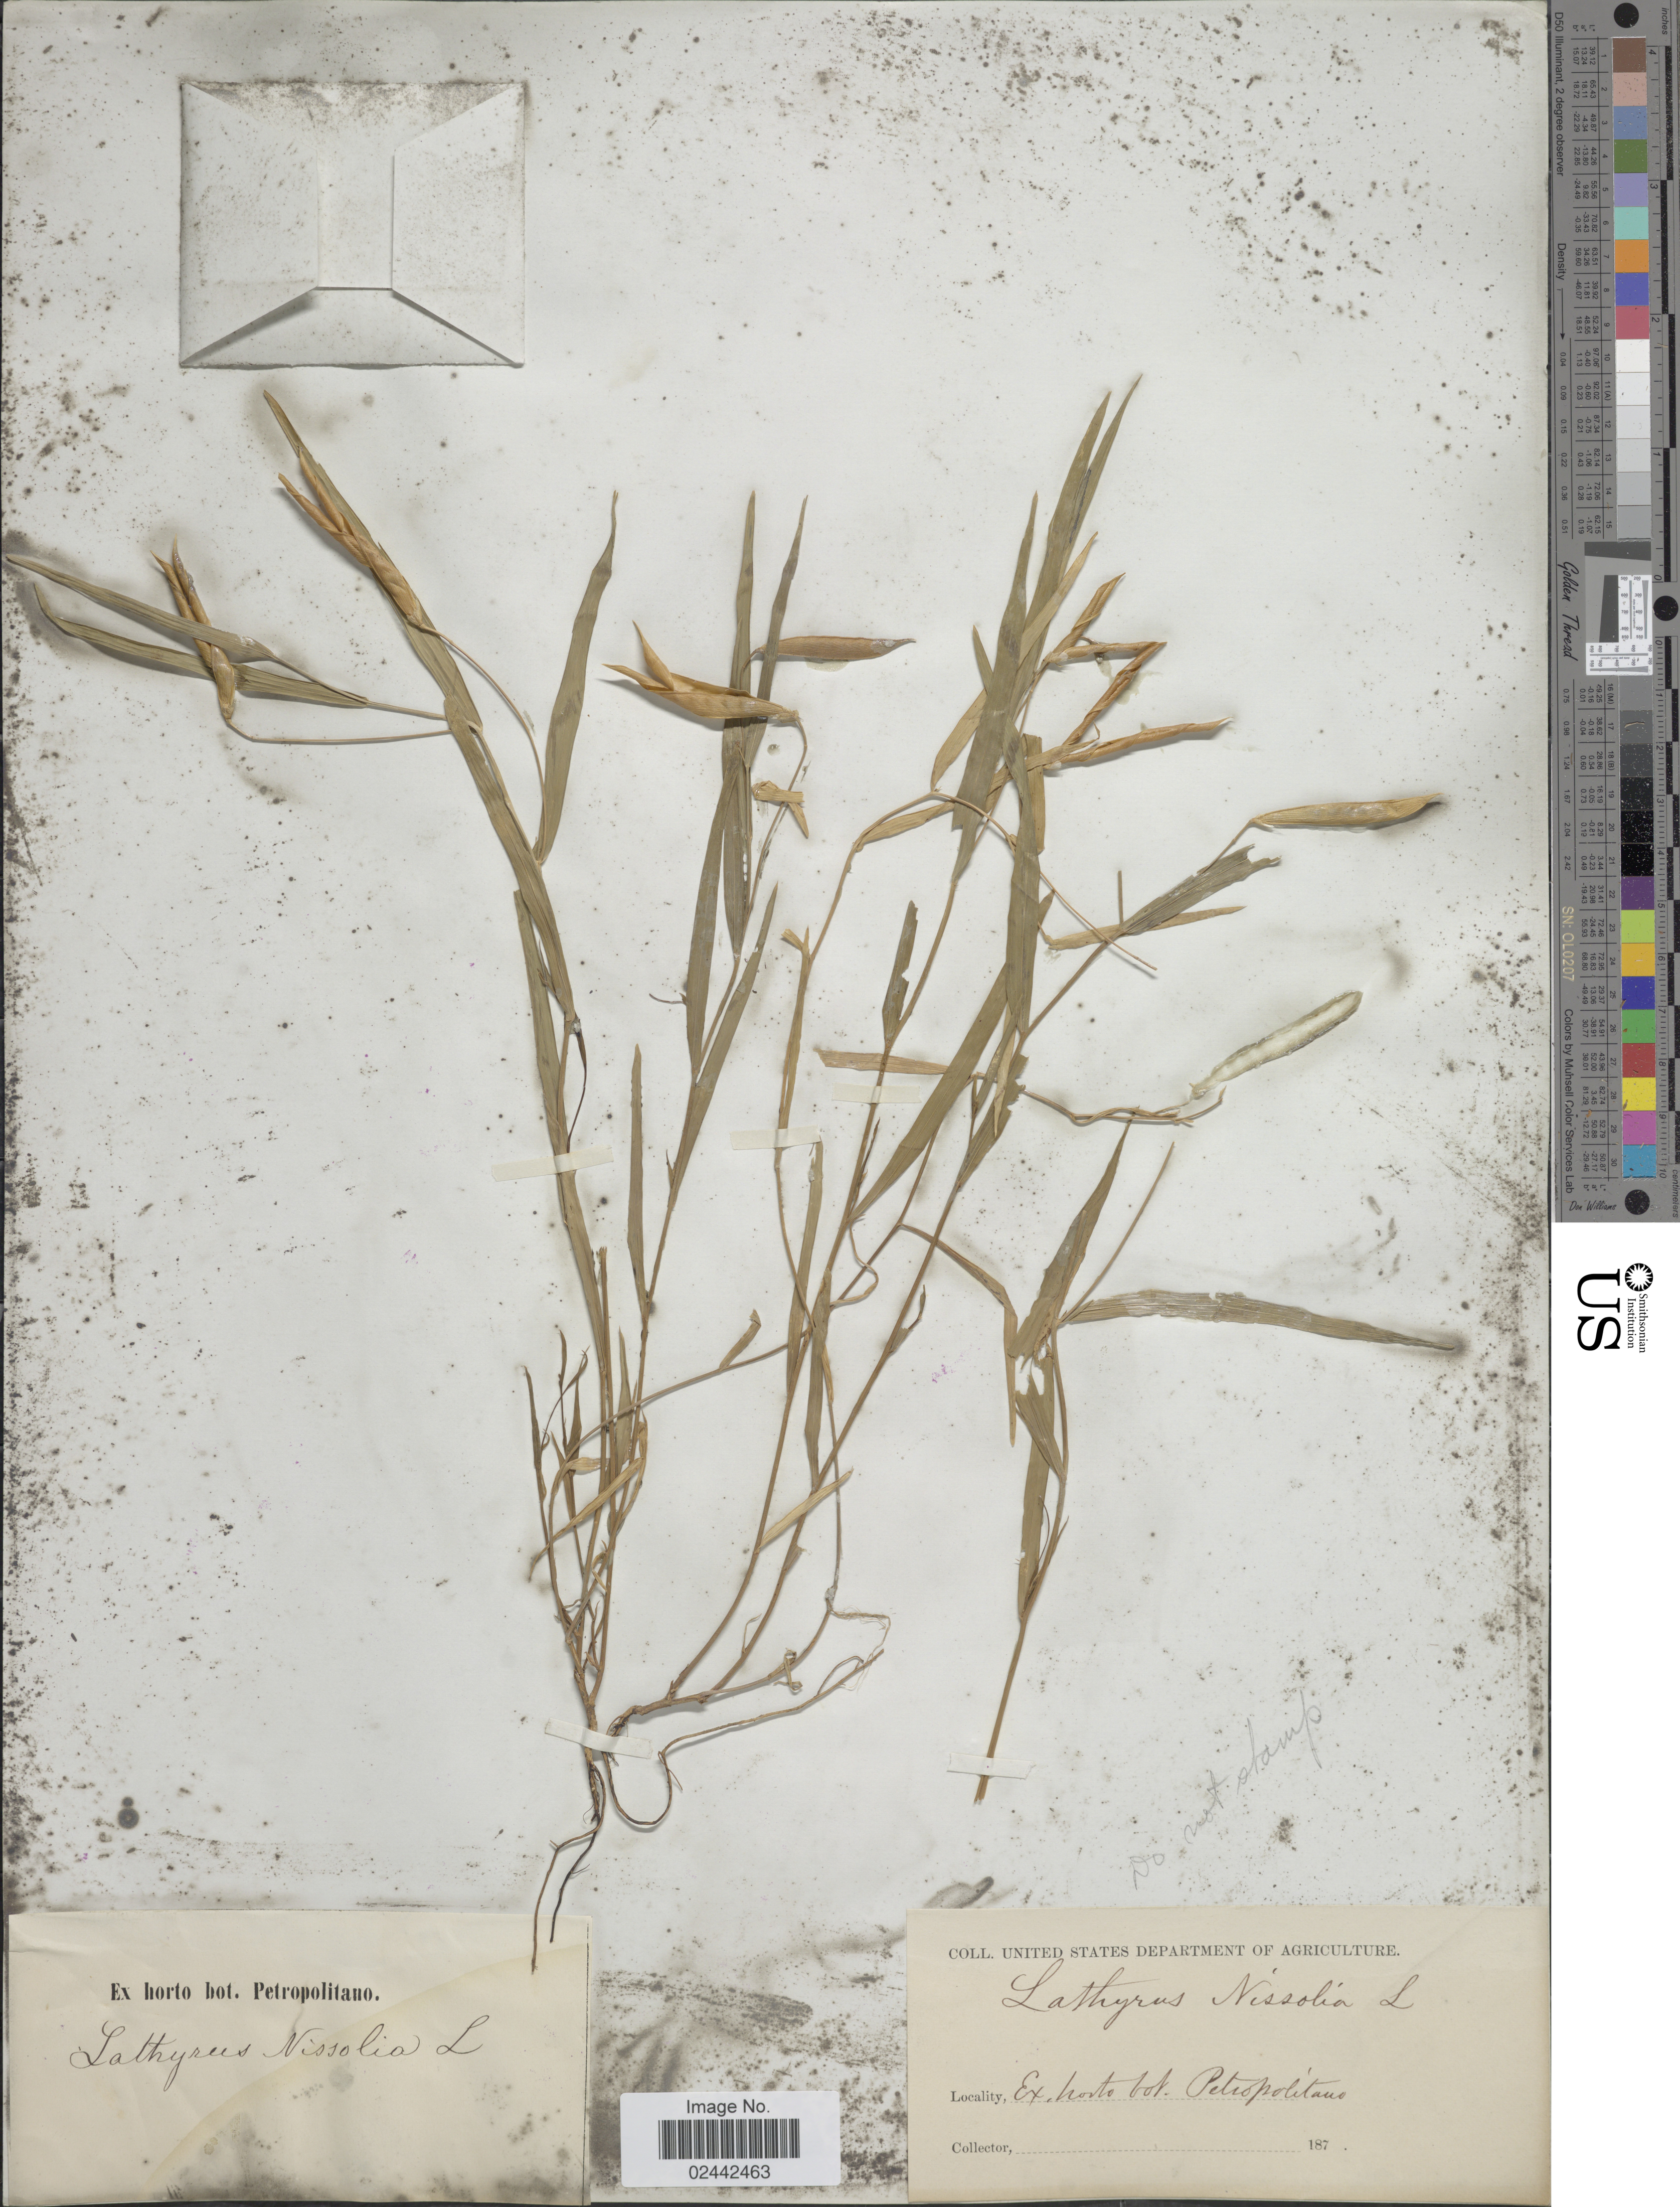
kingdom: Plantae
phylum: Tracheophyta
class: Magnoliopsida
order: Fabales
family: Fabaceae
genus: Lathyrus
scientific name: Lathyrus nissolia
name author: L.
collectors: ex Herb. Horti Bot. Petropolitani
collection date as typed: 187